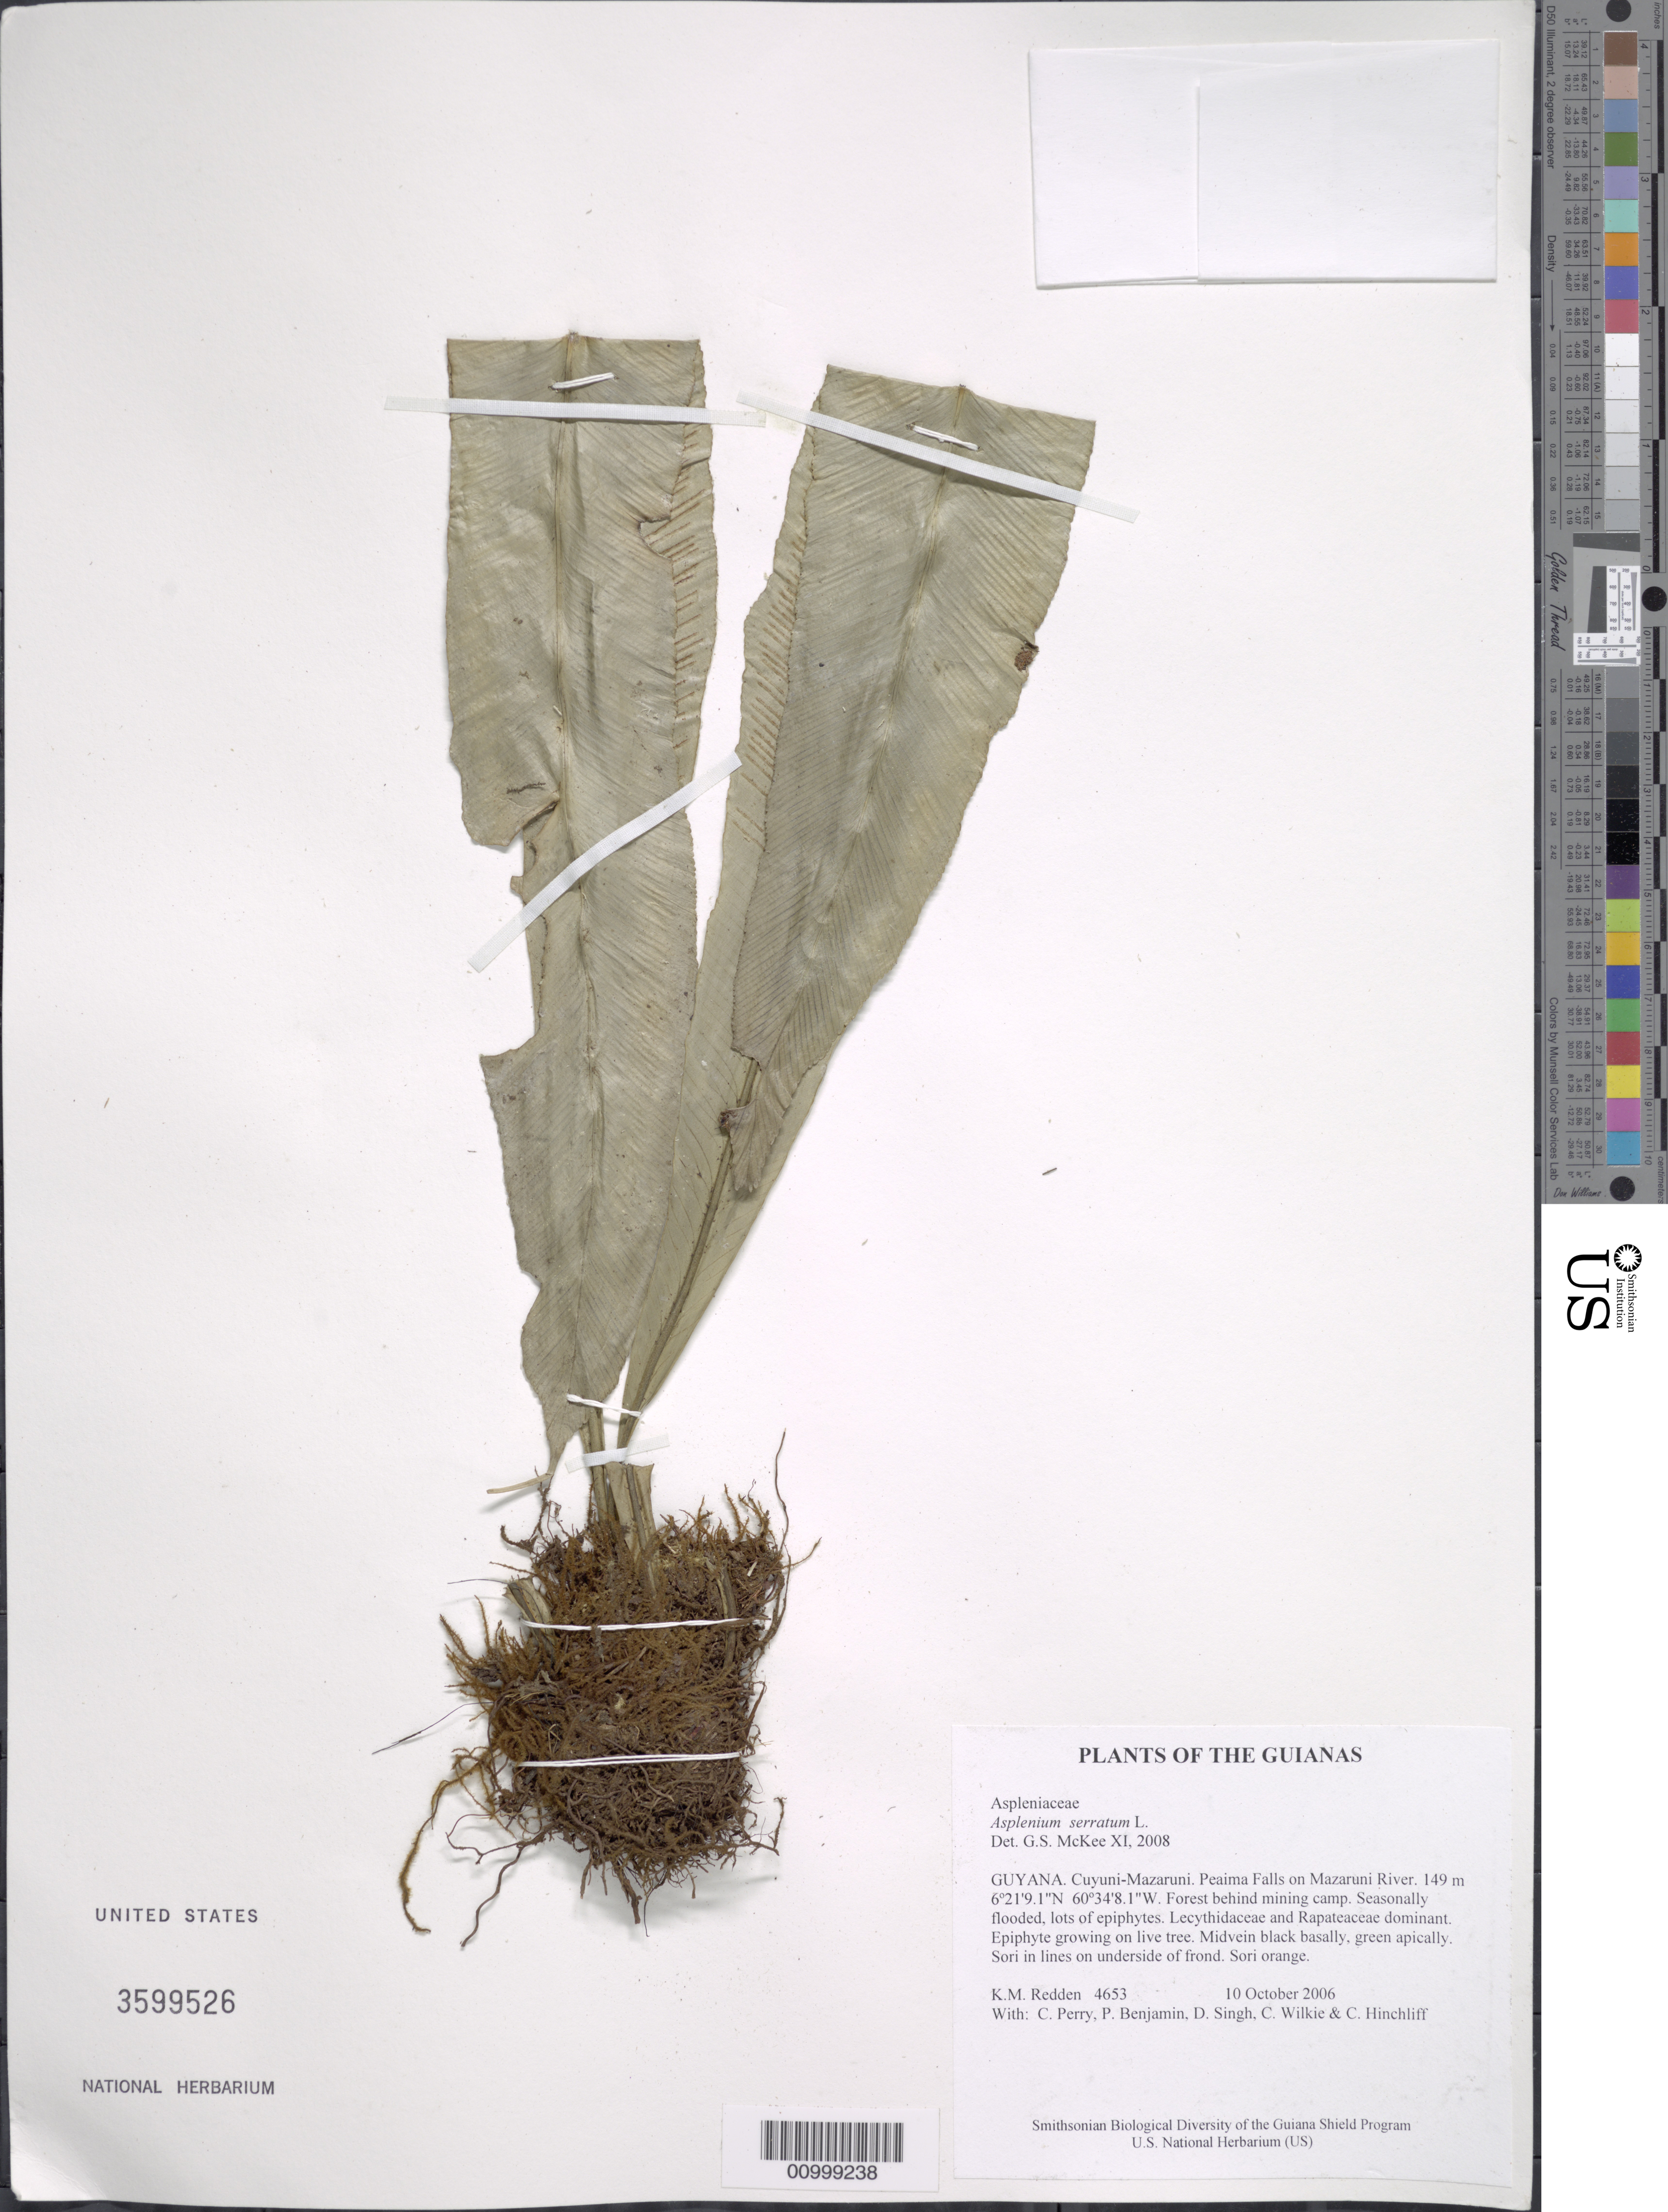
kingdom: Plantae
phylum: Tracheophyta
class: Polypodiopsida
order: Polypodiales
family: Aspleniaceae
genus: Asplenium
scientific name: Asplenium serratum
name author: L.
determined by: McKee, G. S., (US), NMNH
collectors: K. M. Redden, C. Perry, P. Benjamin, D. Singh, C. Wilkie & C. E. Hinchliff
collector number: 4653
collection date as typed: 10 October 2006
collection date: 2006-10-10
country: Guyana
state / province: Cuyuni-Mazaruni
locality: Peaima Falls on Mazaruni River.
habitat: Forest behind mining camp. Seasonally flooded, lots of epiphytes. Lecythidaceae and Rapateaceae dominant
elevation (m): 149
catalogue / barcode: US 3599526